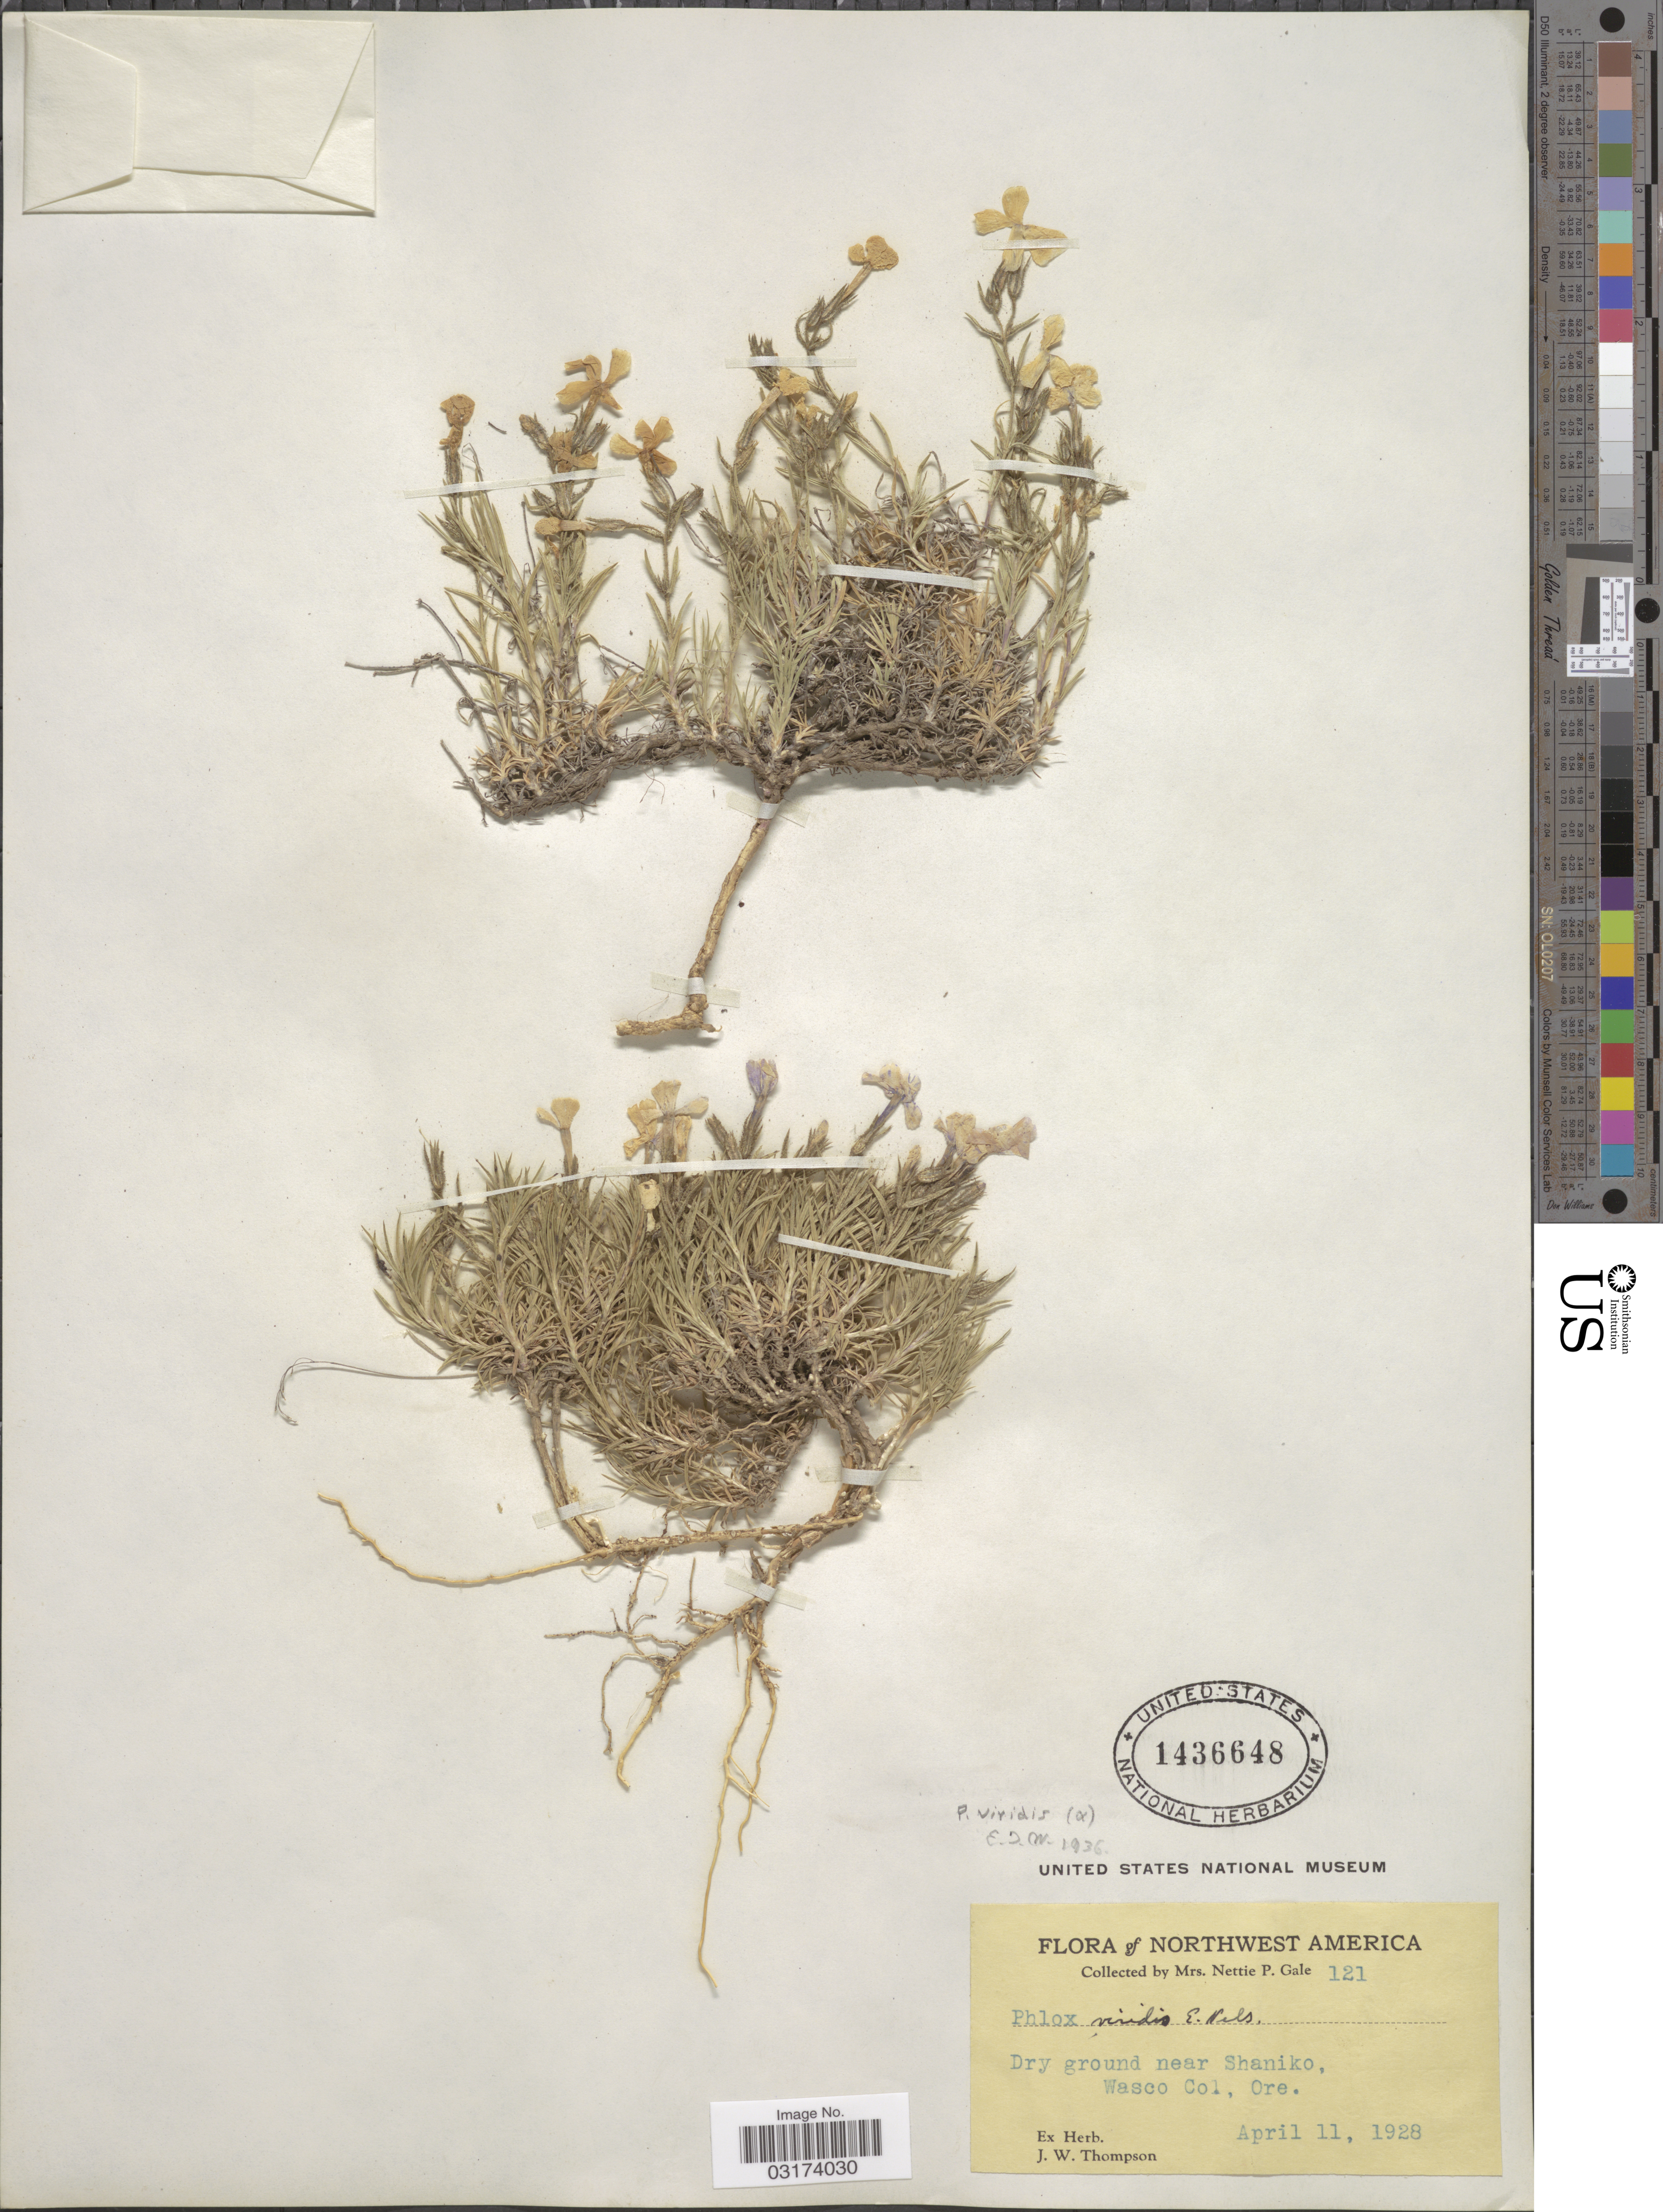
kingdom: Plantae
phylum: Tracheophyta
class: Magnoliopsida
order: Ericales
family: Polemoniaceae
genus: Phlox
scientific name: Phlox viridis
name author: E.E. Nelson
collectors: N. Gale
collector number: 121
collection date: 1928-04-11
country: United States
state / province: Oregon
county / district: Wasco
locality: Northwest America, Dry ground near Shaniko, Wasco Co.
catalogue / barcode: US 1436648